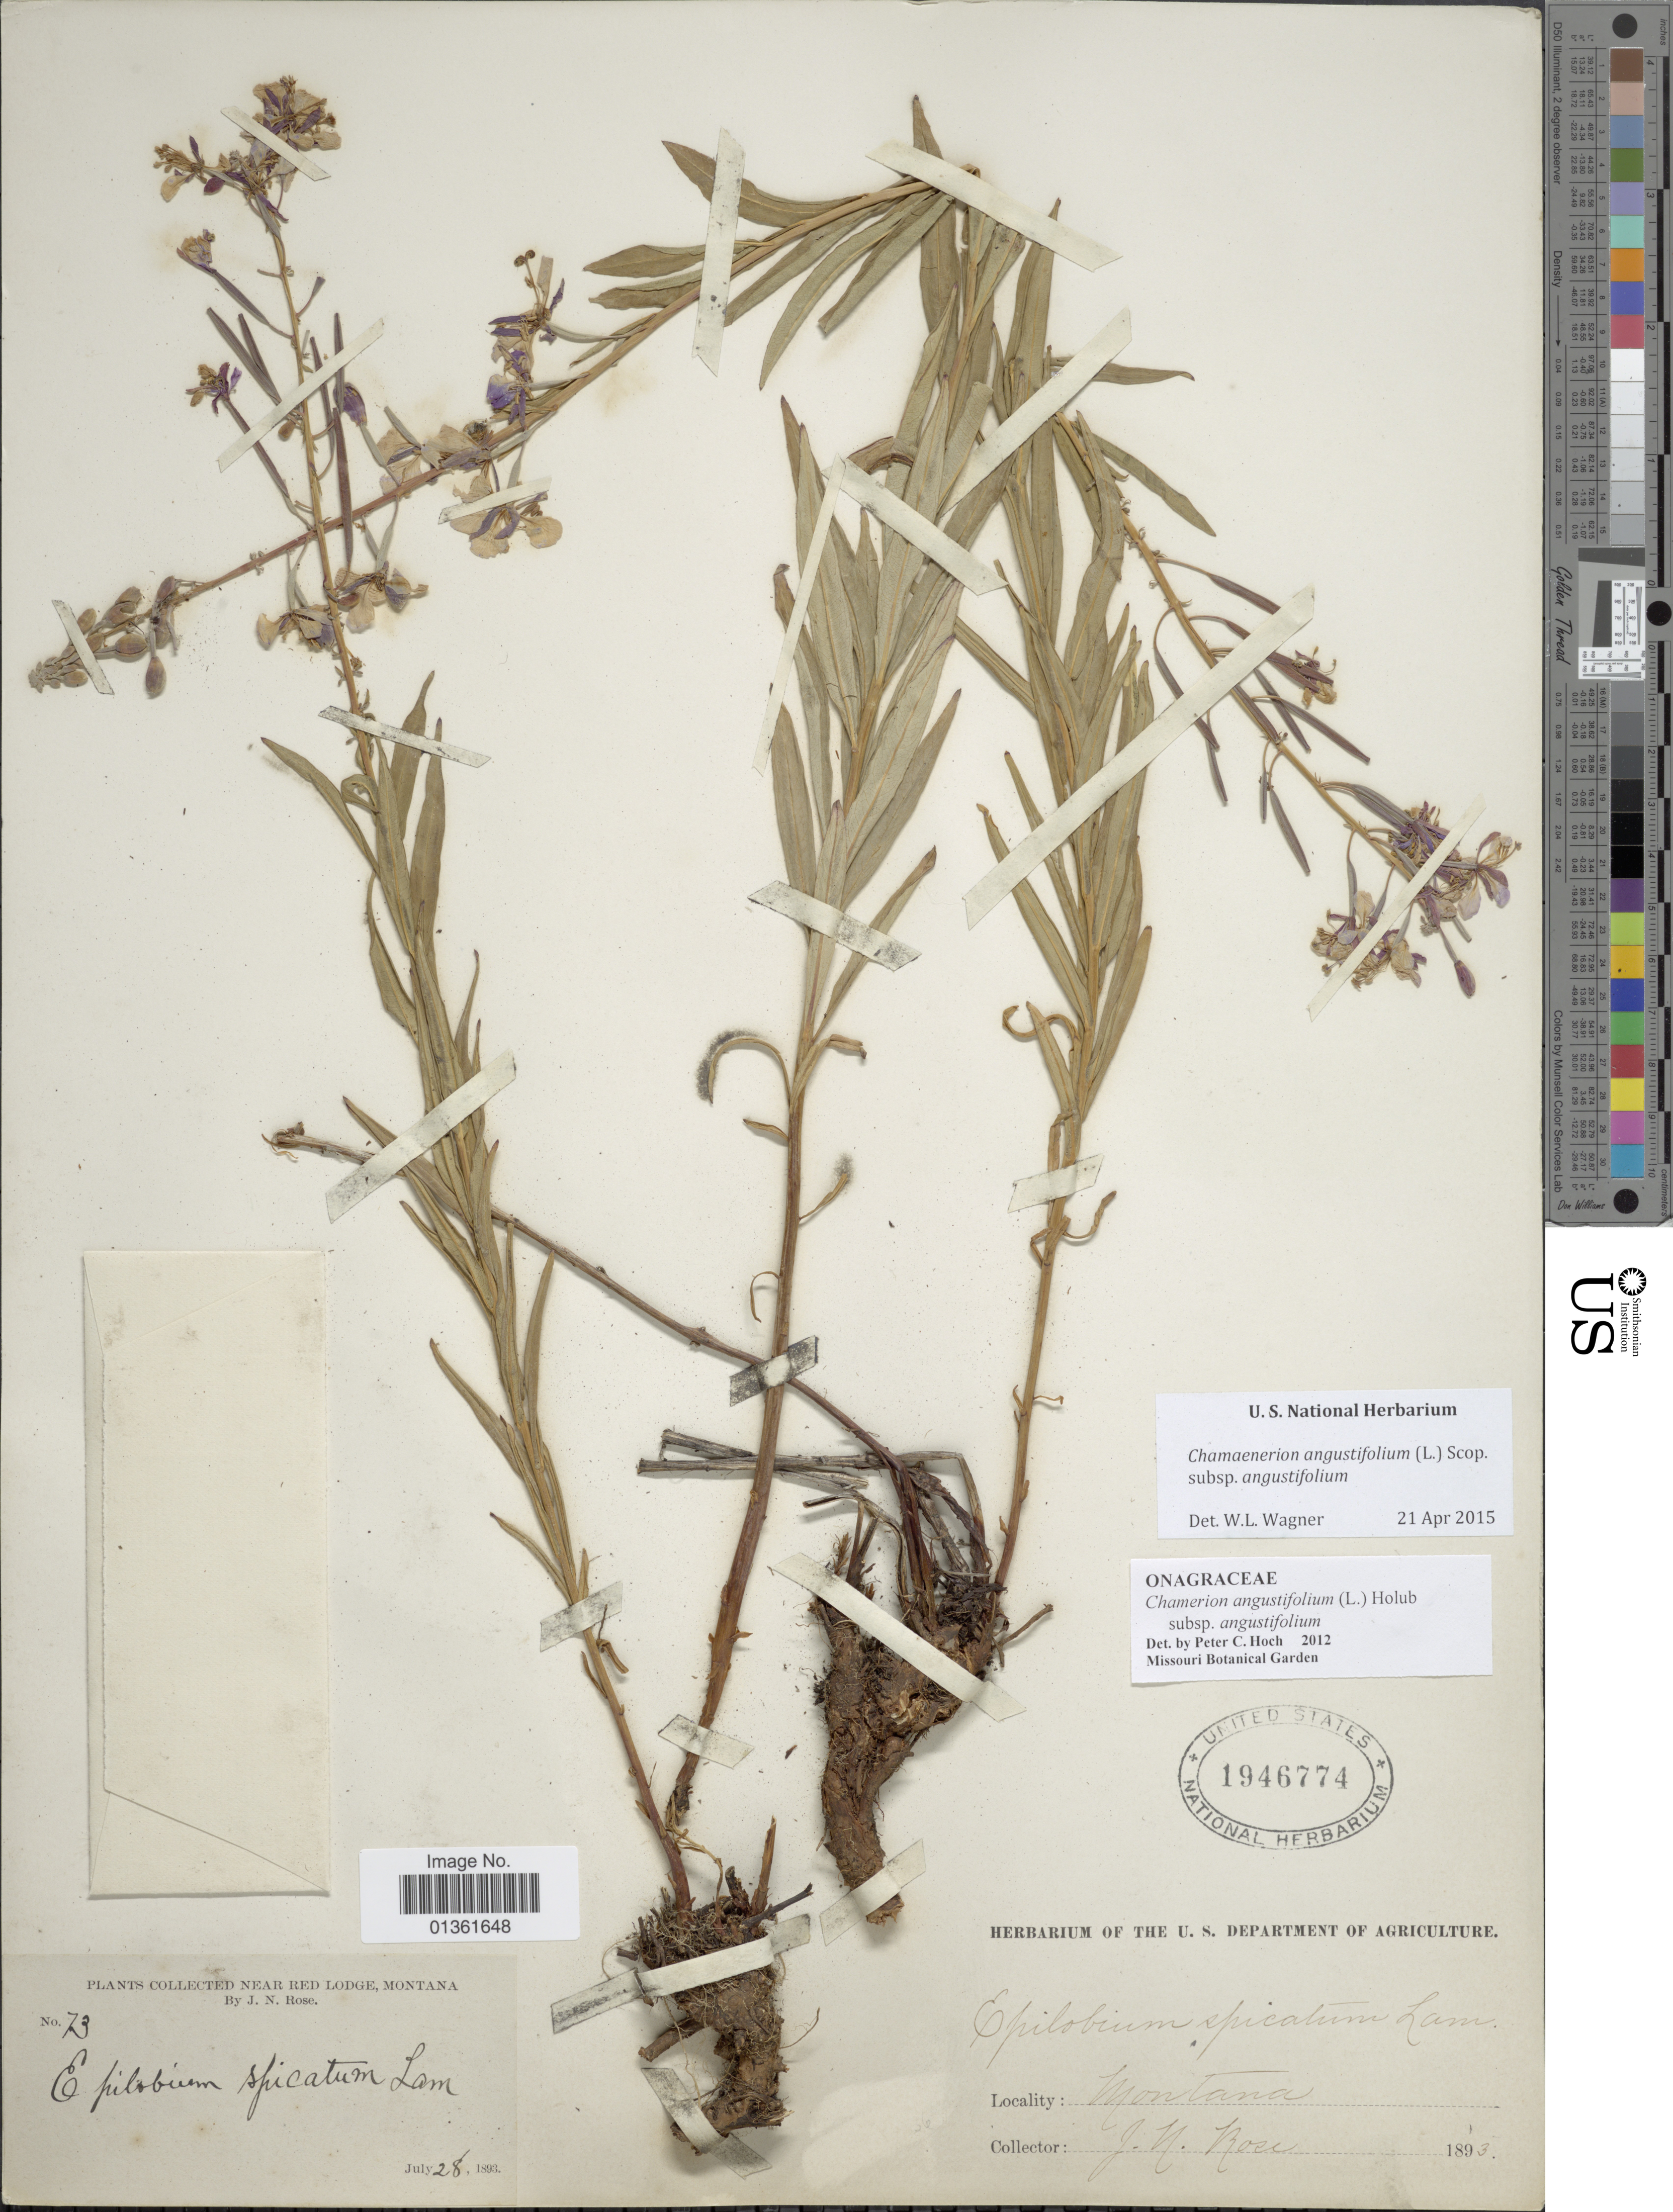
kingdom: Plantae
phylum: Tracheophyta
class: Magnoliopsida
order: Myrtales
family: Onagraceae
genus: Chamaenerion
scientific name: Chamaenerion angustifolium subsp. angustifolium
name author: (L.) Scop.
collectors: J. N. Rose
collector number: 73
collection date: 1893-07-28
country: United States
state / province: Montana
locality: Near Red Lodge.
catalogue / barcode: US 1946774